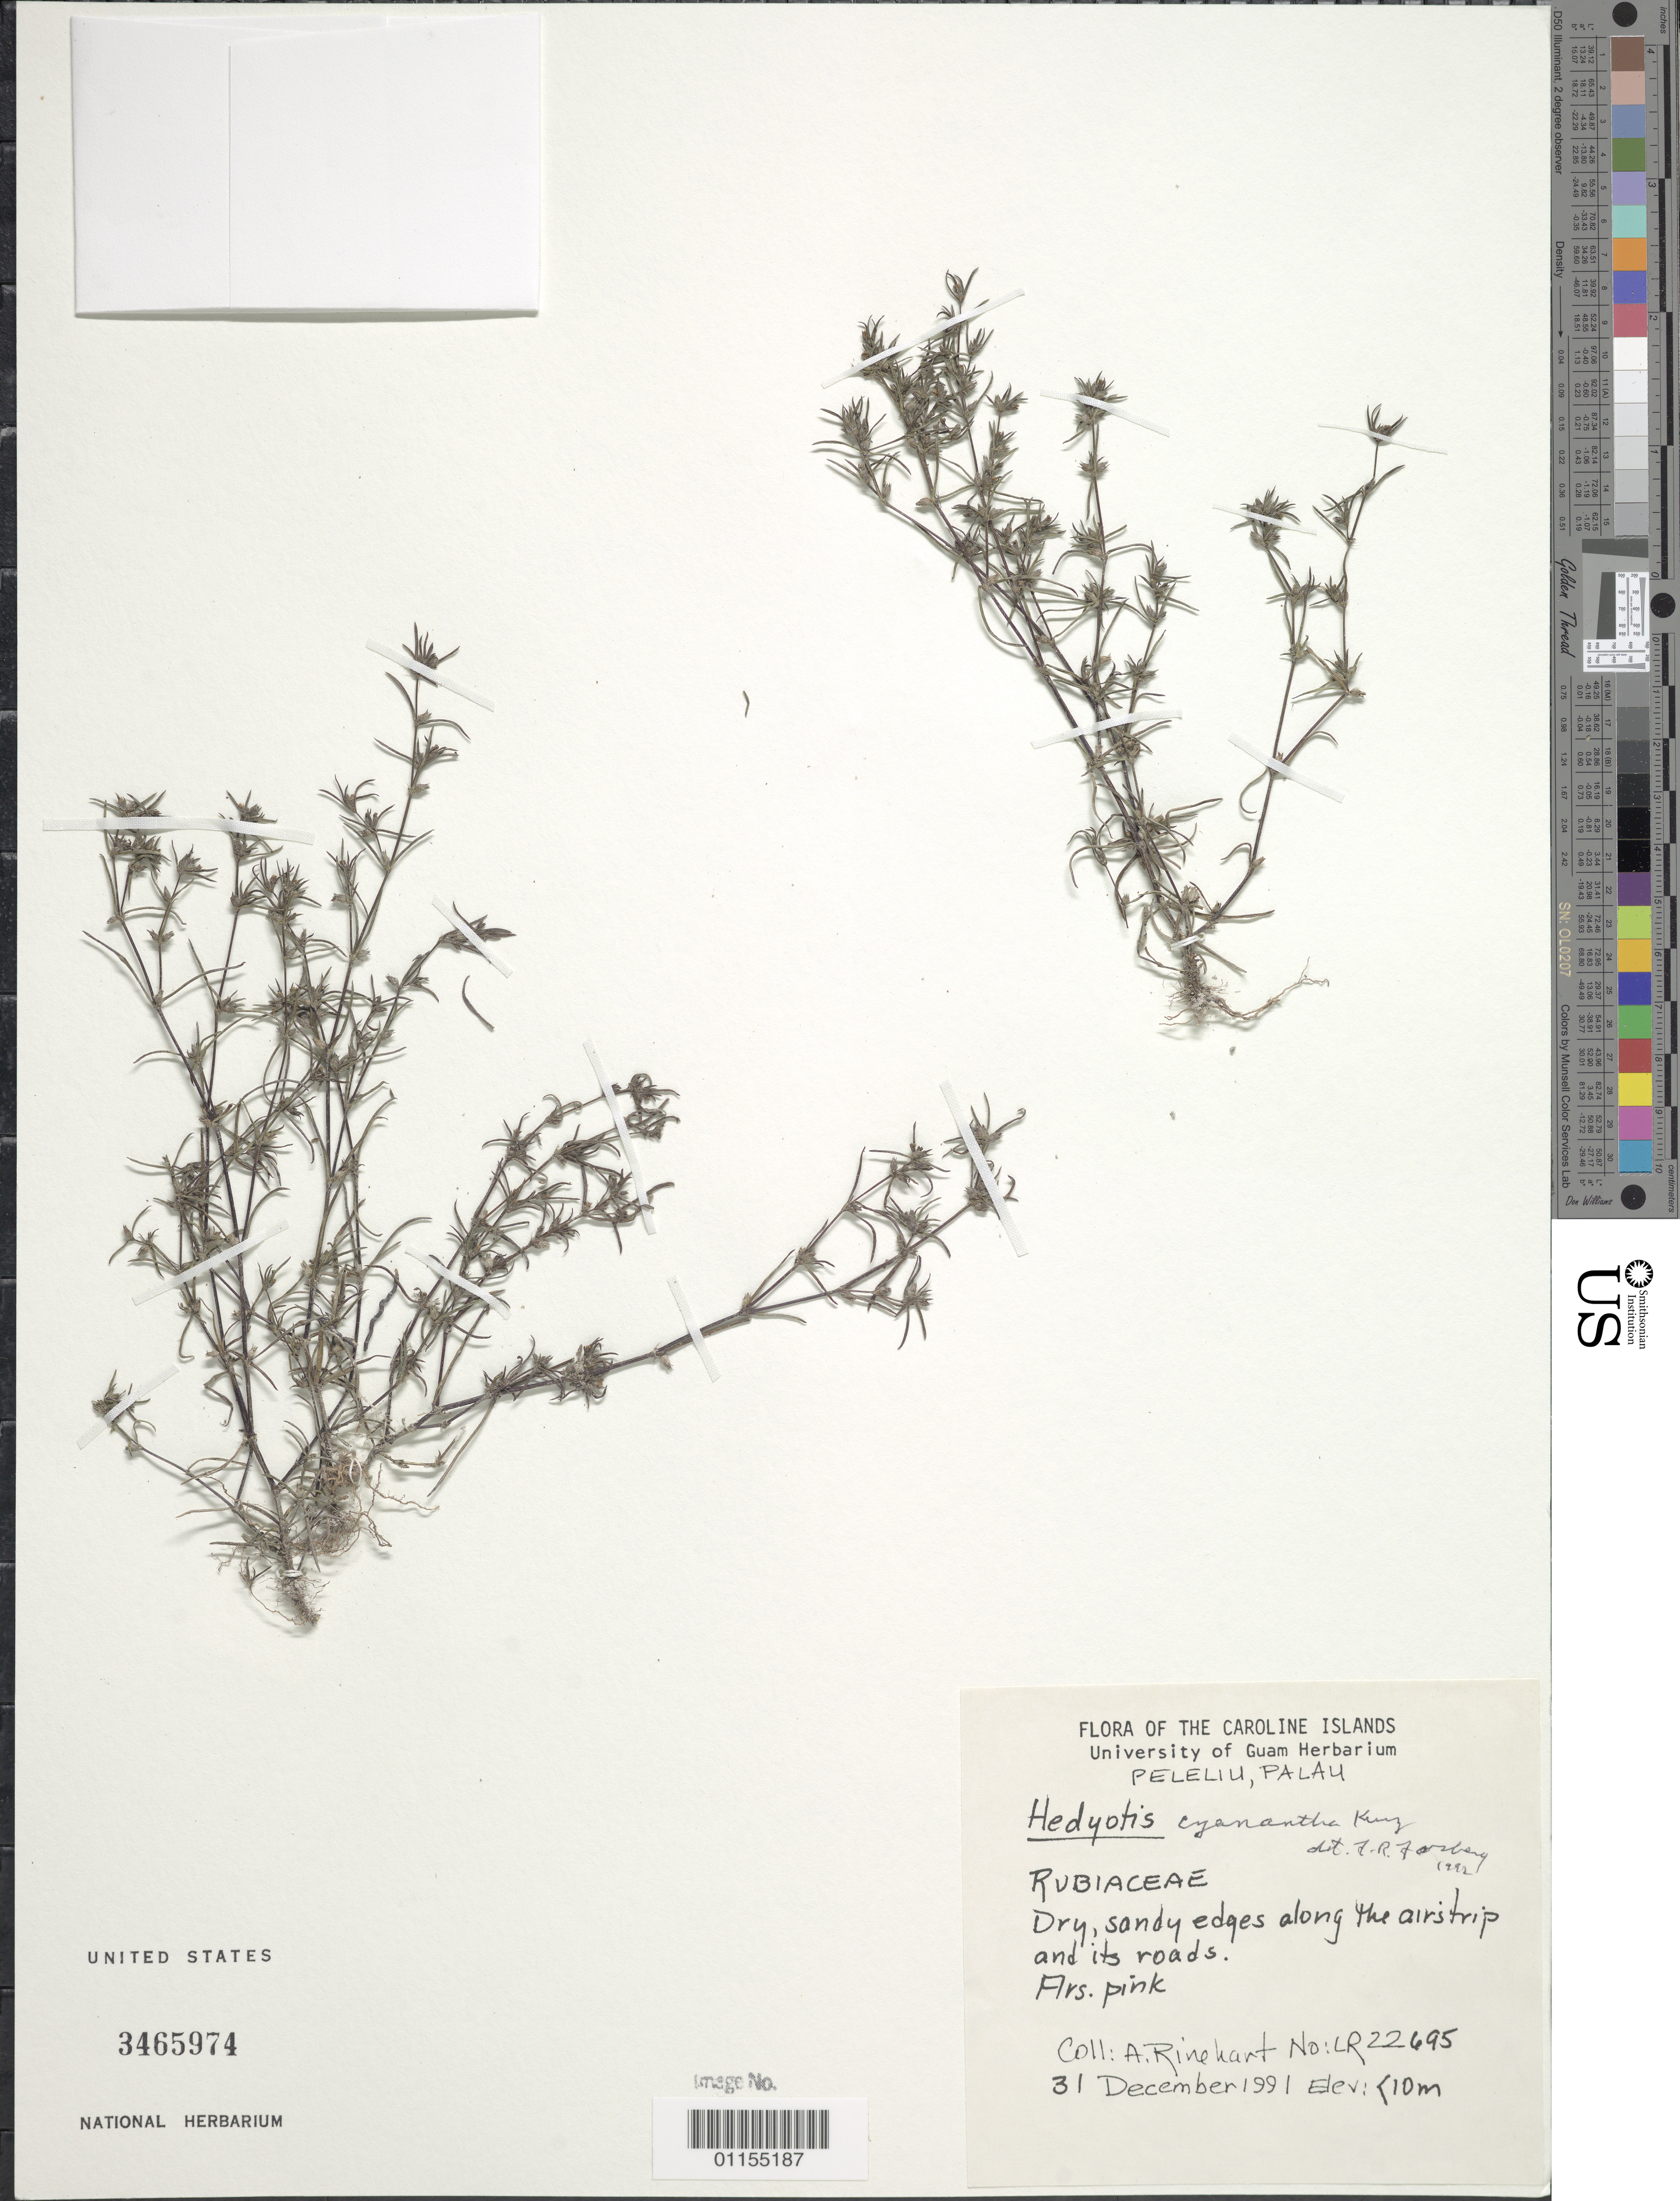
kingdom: Plantae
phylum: Tracheophyta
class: Magnoliopsida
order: Gentianales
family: Rubiaceae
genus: Hedyotis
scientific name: Hedyotis cyanantha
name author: Kurz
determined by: Fosberg, F. R.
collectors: A. Rinehart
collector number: LR22695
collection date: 1991-12-31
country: Palau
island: Beliliou [Peleliu]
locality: Edges along the airstrip and its roads.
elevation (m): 10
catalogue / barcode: US 3465974